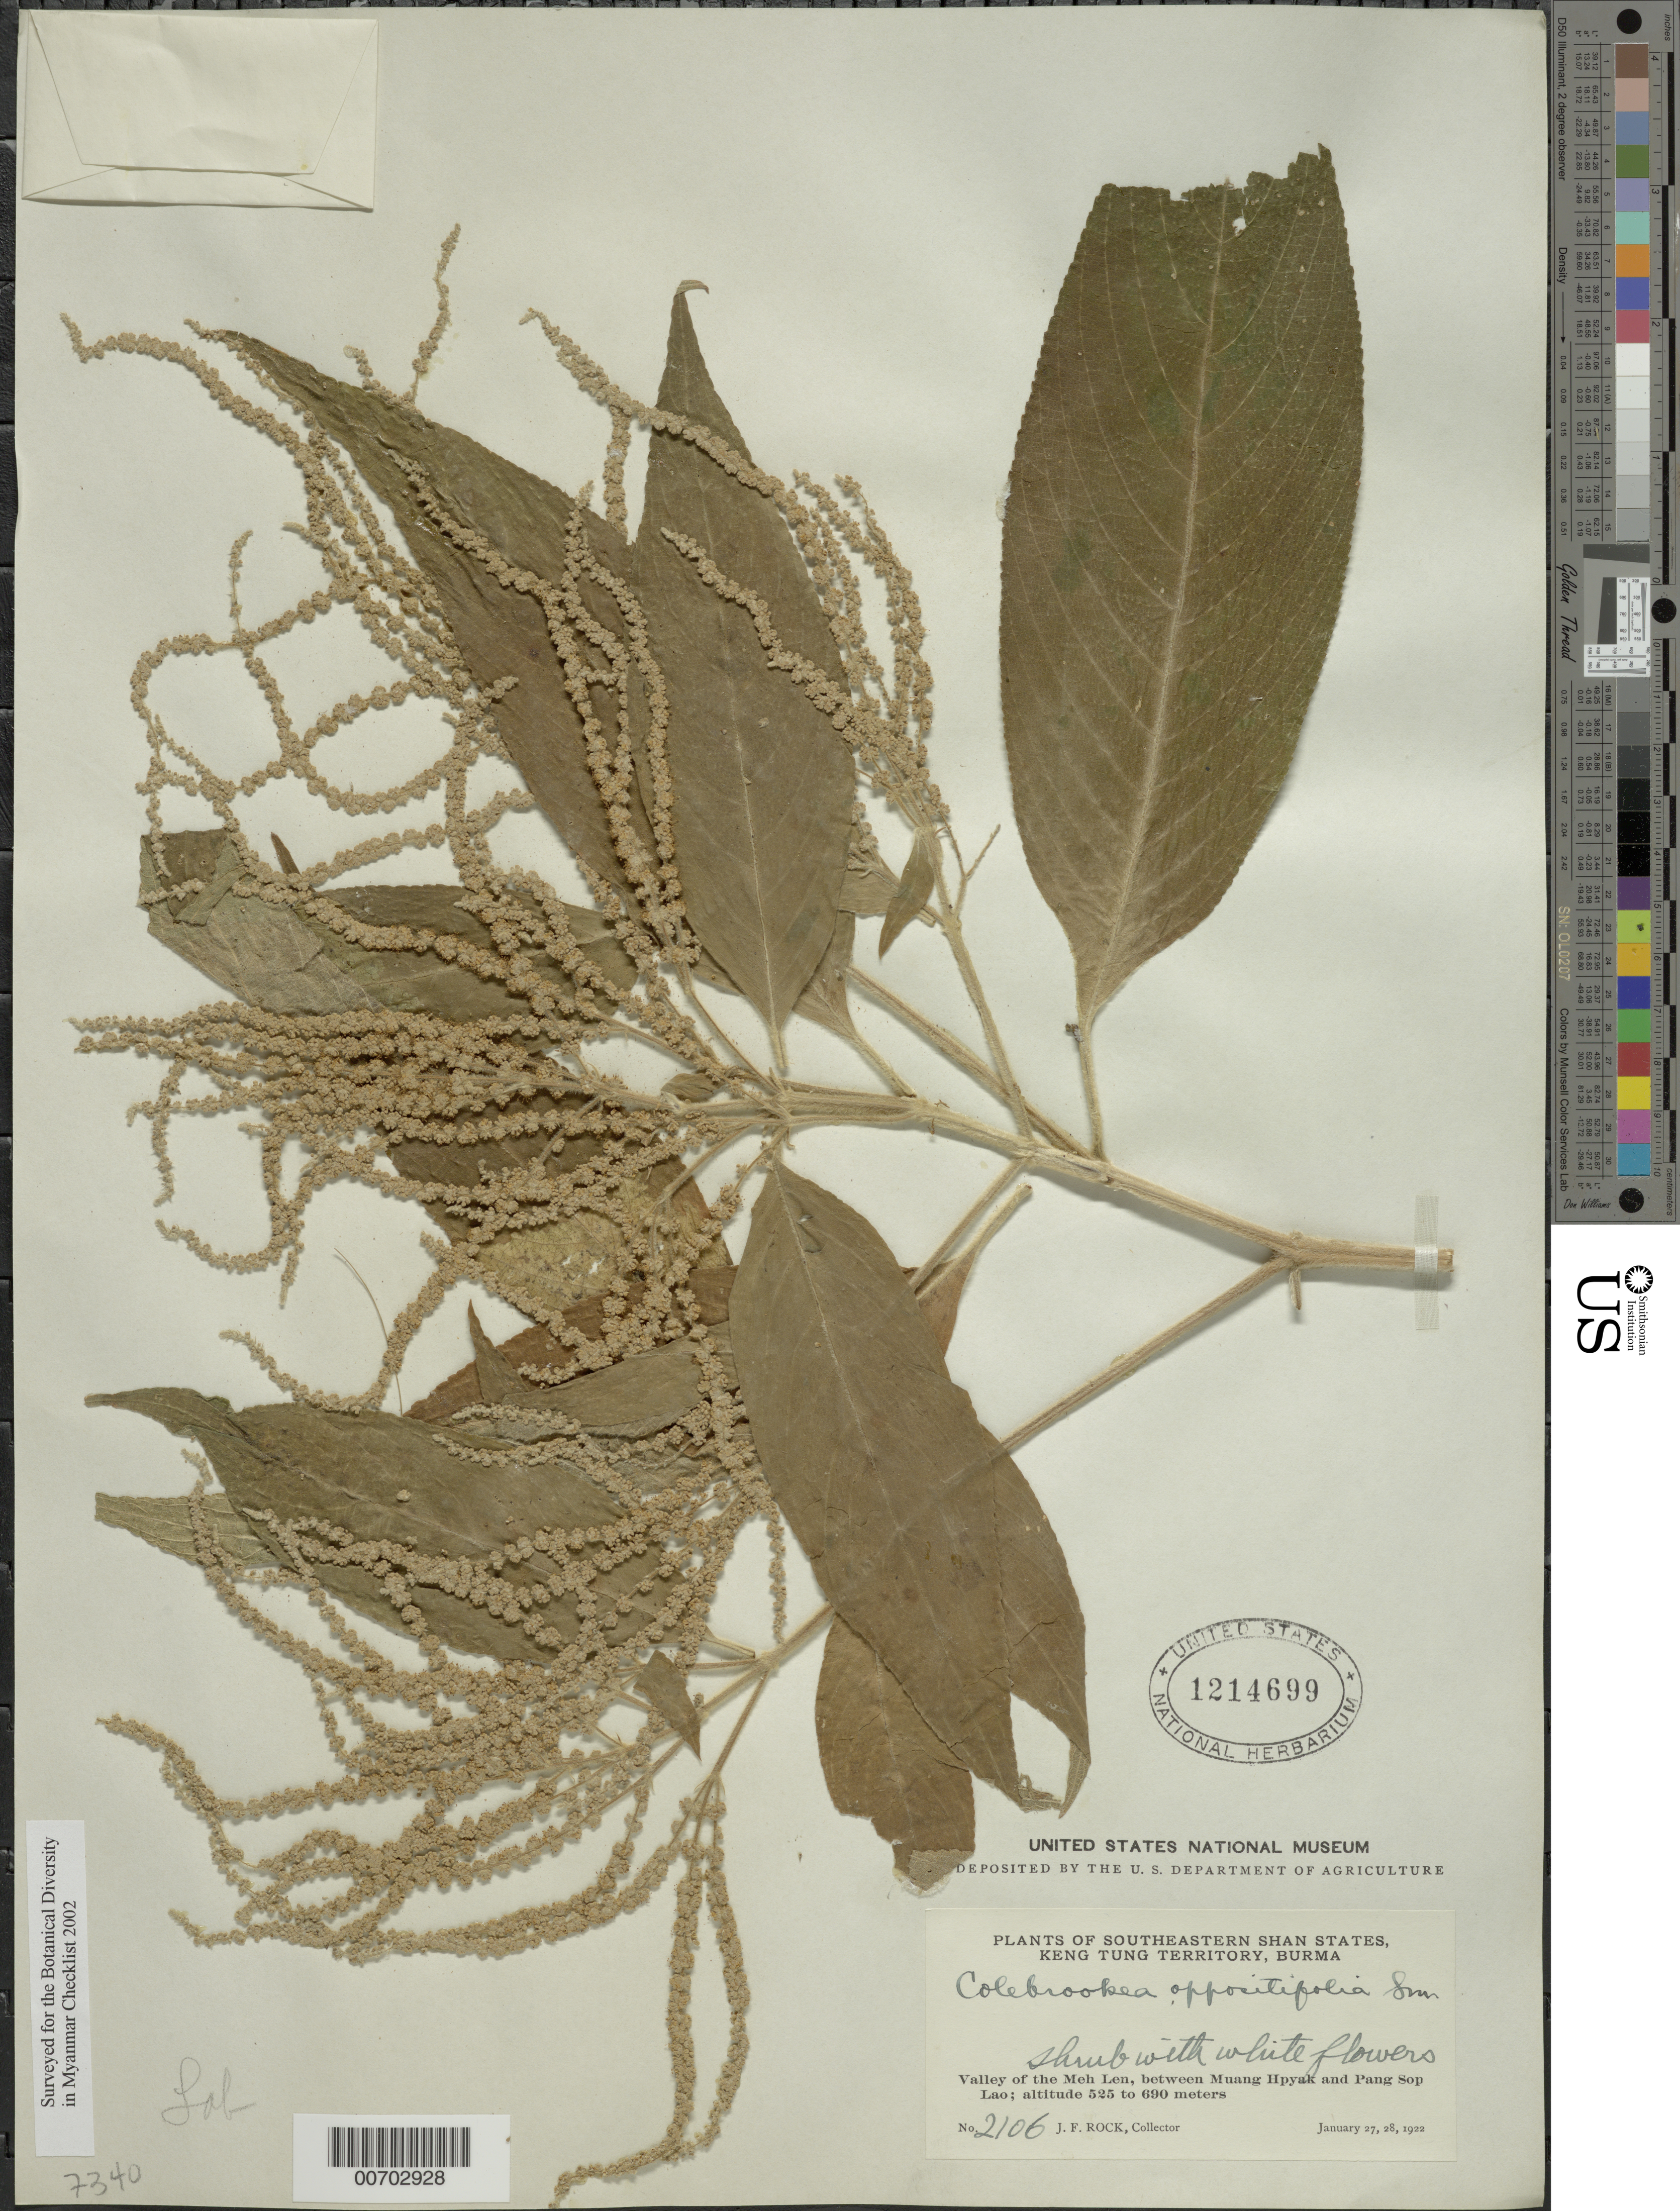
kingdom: Plantae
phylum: Tracheophyta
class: Magnoliopsida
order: Lamiales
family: Lamiaceae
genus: Colebrookea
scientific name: Colebrookea oppositifolia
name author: Small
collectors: J. F. Rock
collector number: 2106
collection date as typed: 27 Jan 1922 to 28 Jan 1922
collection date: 1922-01-27/1922-01-28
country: Myanmar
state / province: Shan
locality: Southeastern Shan States, Keng Tung Terr., Meh Len Valley, betw Muang Hypuk & Pang Sop Lao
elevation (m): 525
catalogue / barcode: US 1214699